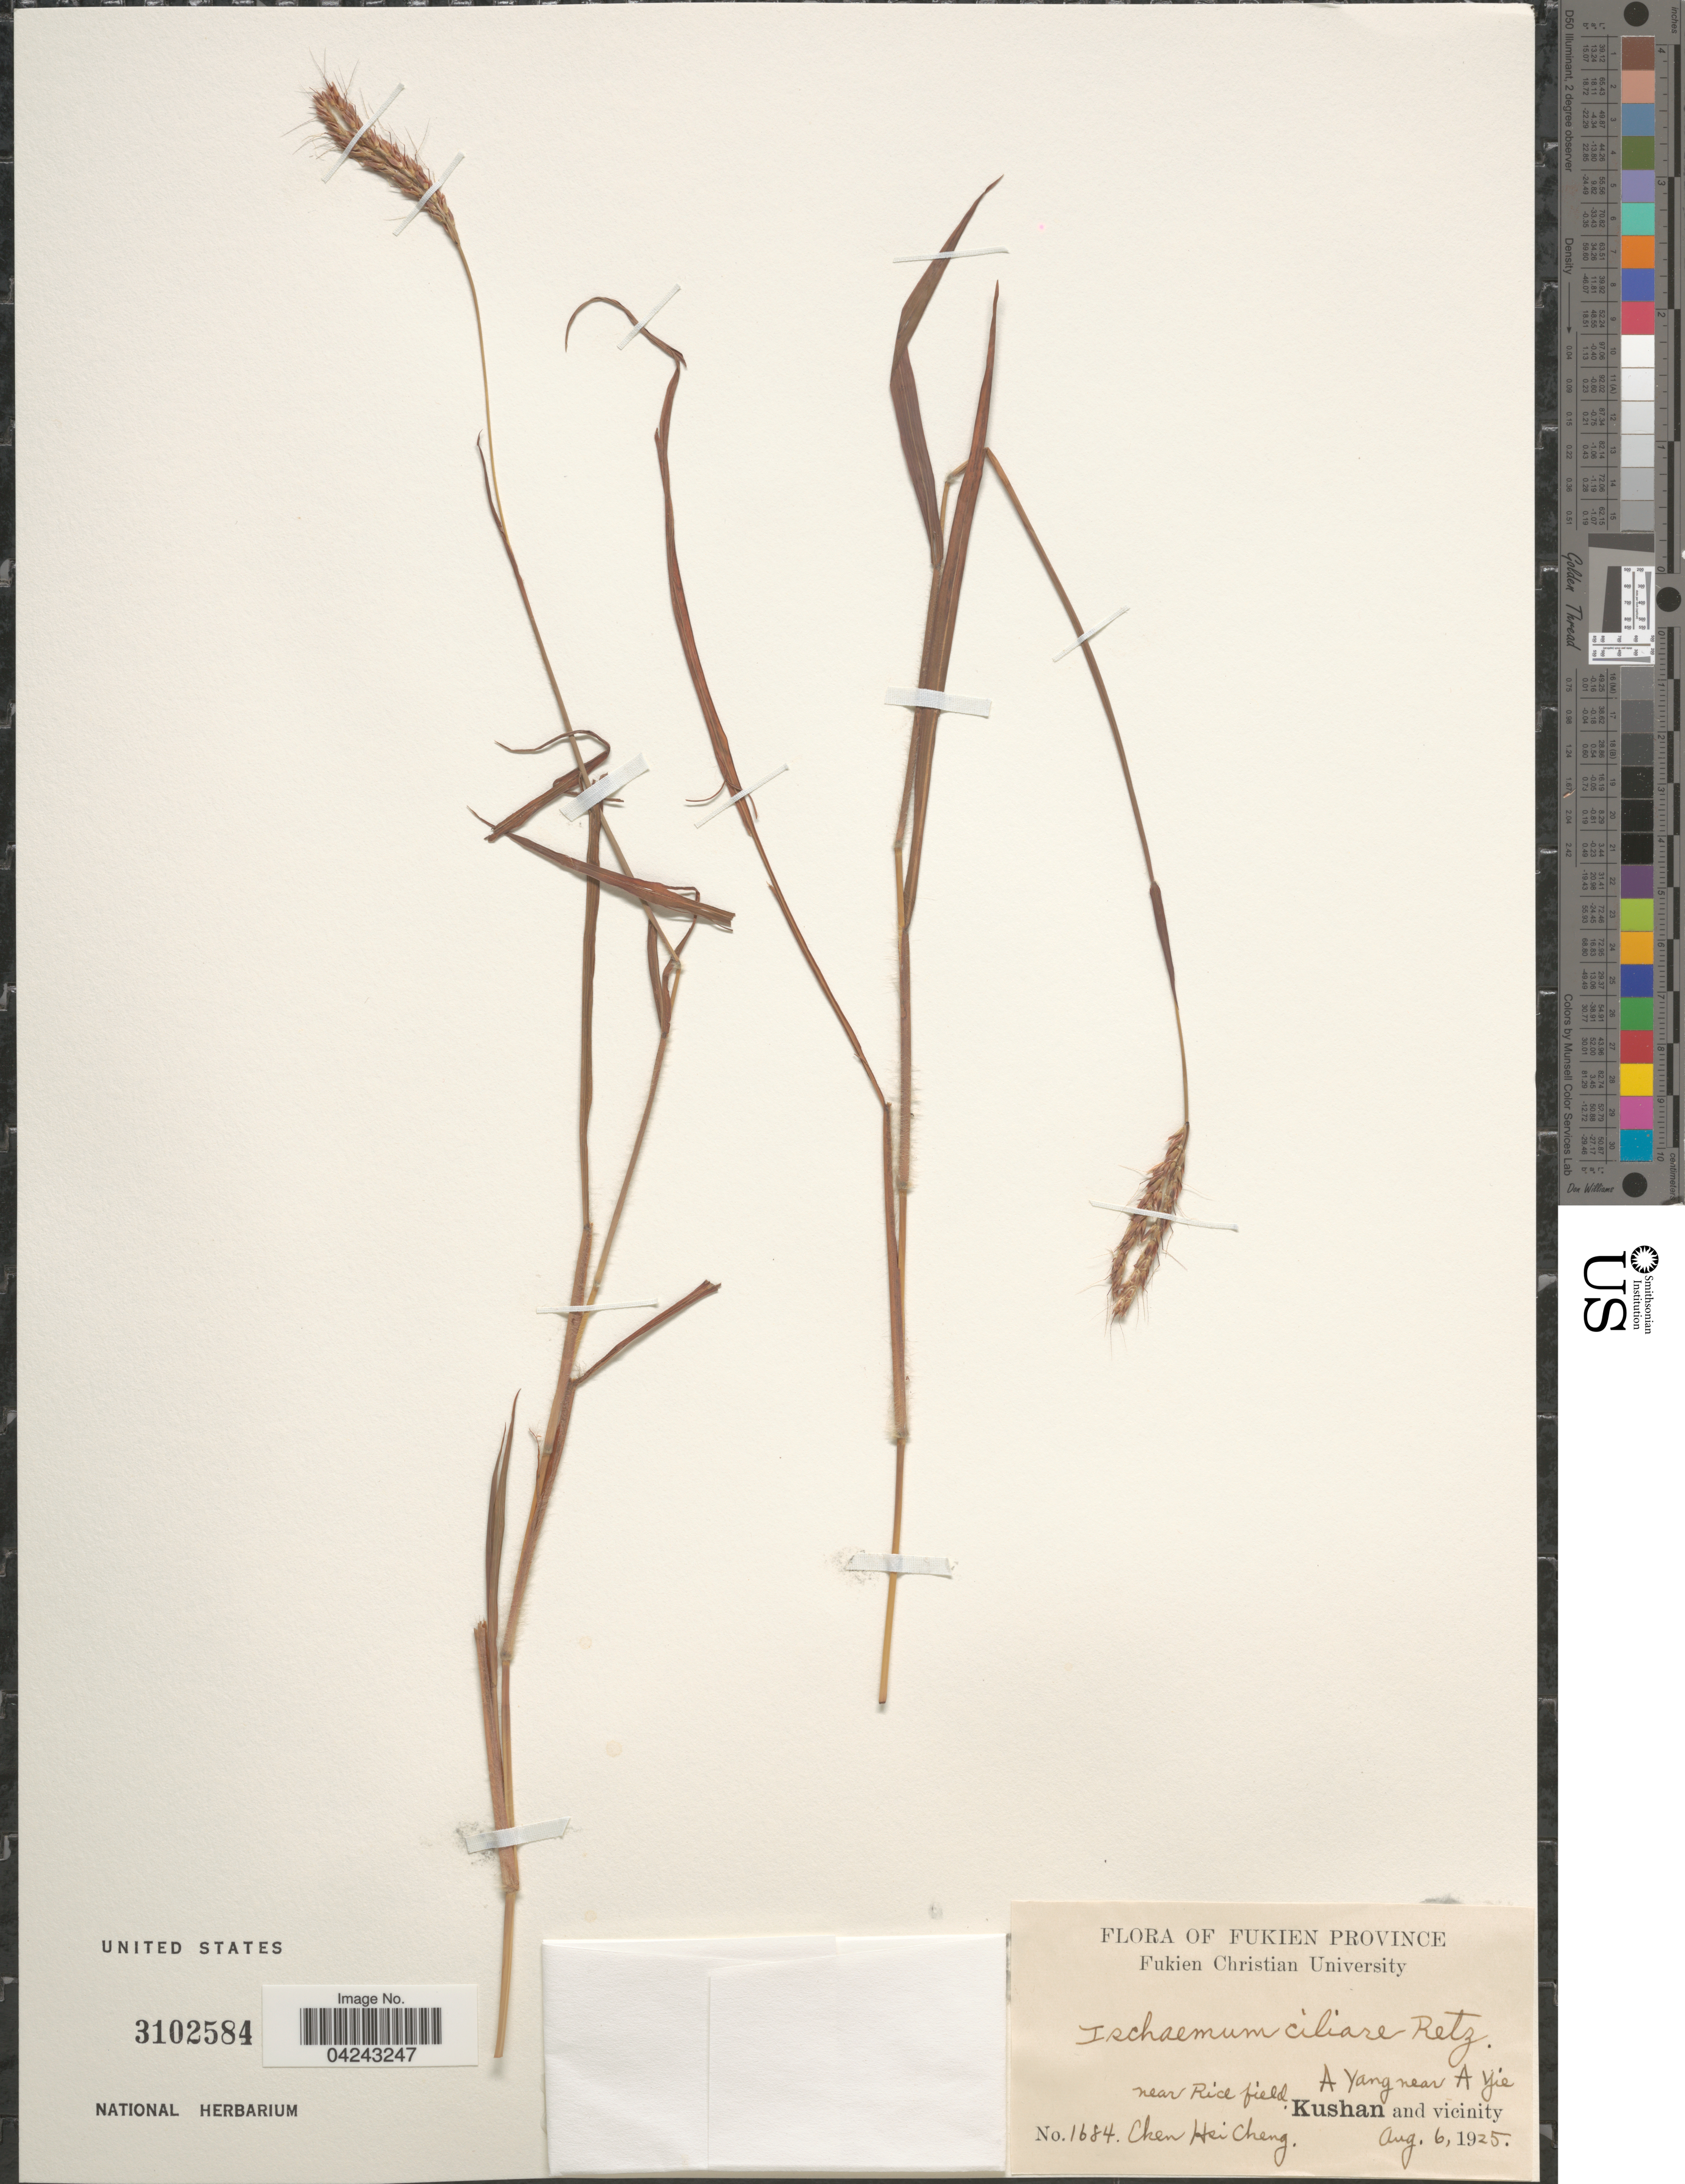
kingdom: Plantae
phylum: Tracheophyta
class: Liliopsida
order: Poales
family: Poaceae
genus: Ischaemum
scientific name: Ischaemum ciliare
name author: Retz.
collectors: Chen Hsi Cheng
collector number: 1684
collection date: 1925-08-06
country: China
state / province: Fujian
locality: Fukien Province. Near rice field. A Yang near A Yie. Kushan and vicinity.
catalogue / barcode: US 3102584